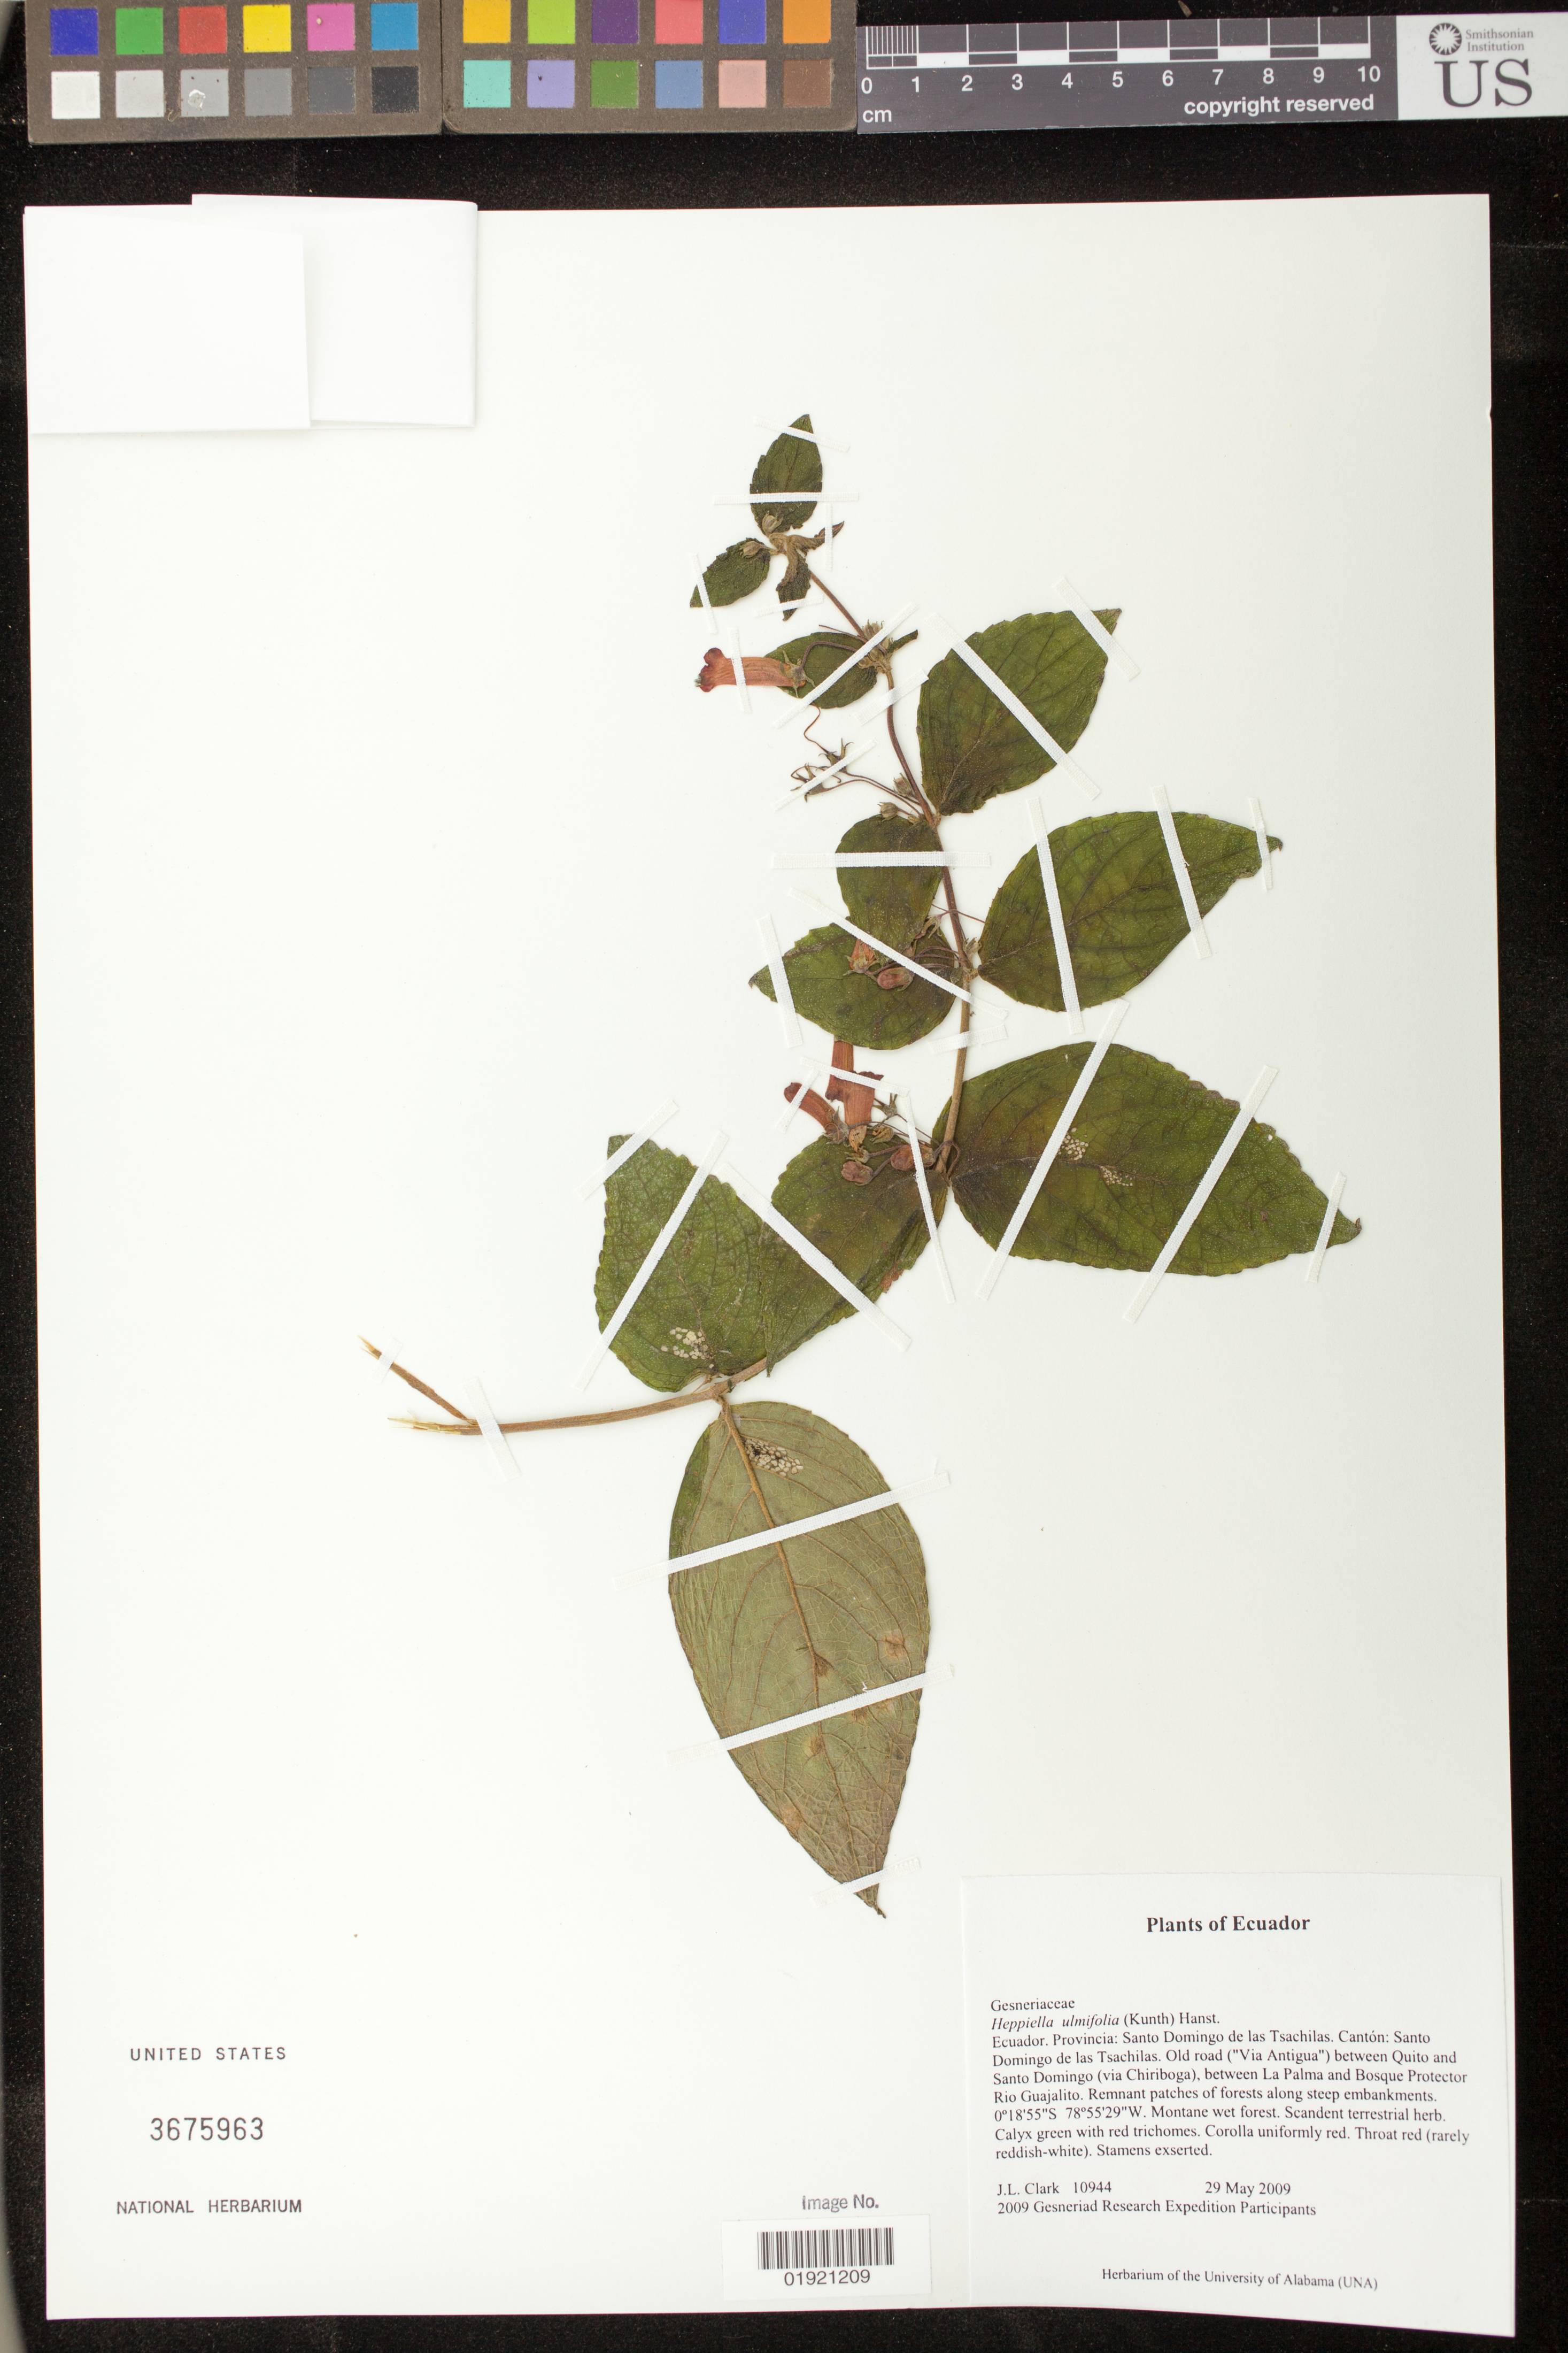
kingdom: Plantae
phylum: Tracheophyta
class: Magnoliopsida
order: Lamiales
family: Gesneriaceae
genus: Heppiella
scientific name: Heppiella ulmifolia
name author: (Kunth) Hanst.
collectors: J. L. Clark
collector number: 10944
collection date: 2009-05-29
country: Ecuador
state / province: Tsáchilas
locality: Canton: Santo Domingo de los Tsachilas. Old road ("Via Antigua") between Quito and Santo Domingo (via Chiriboga), between La Palma and Bosque Protector Rio Guajalito.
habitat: Remnant patches of forests along steep embankments. Montane wet forest.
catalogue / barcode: US 3675963